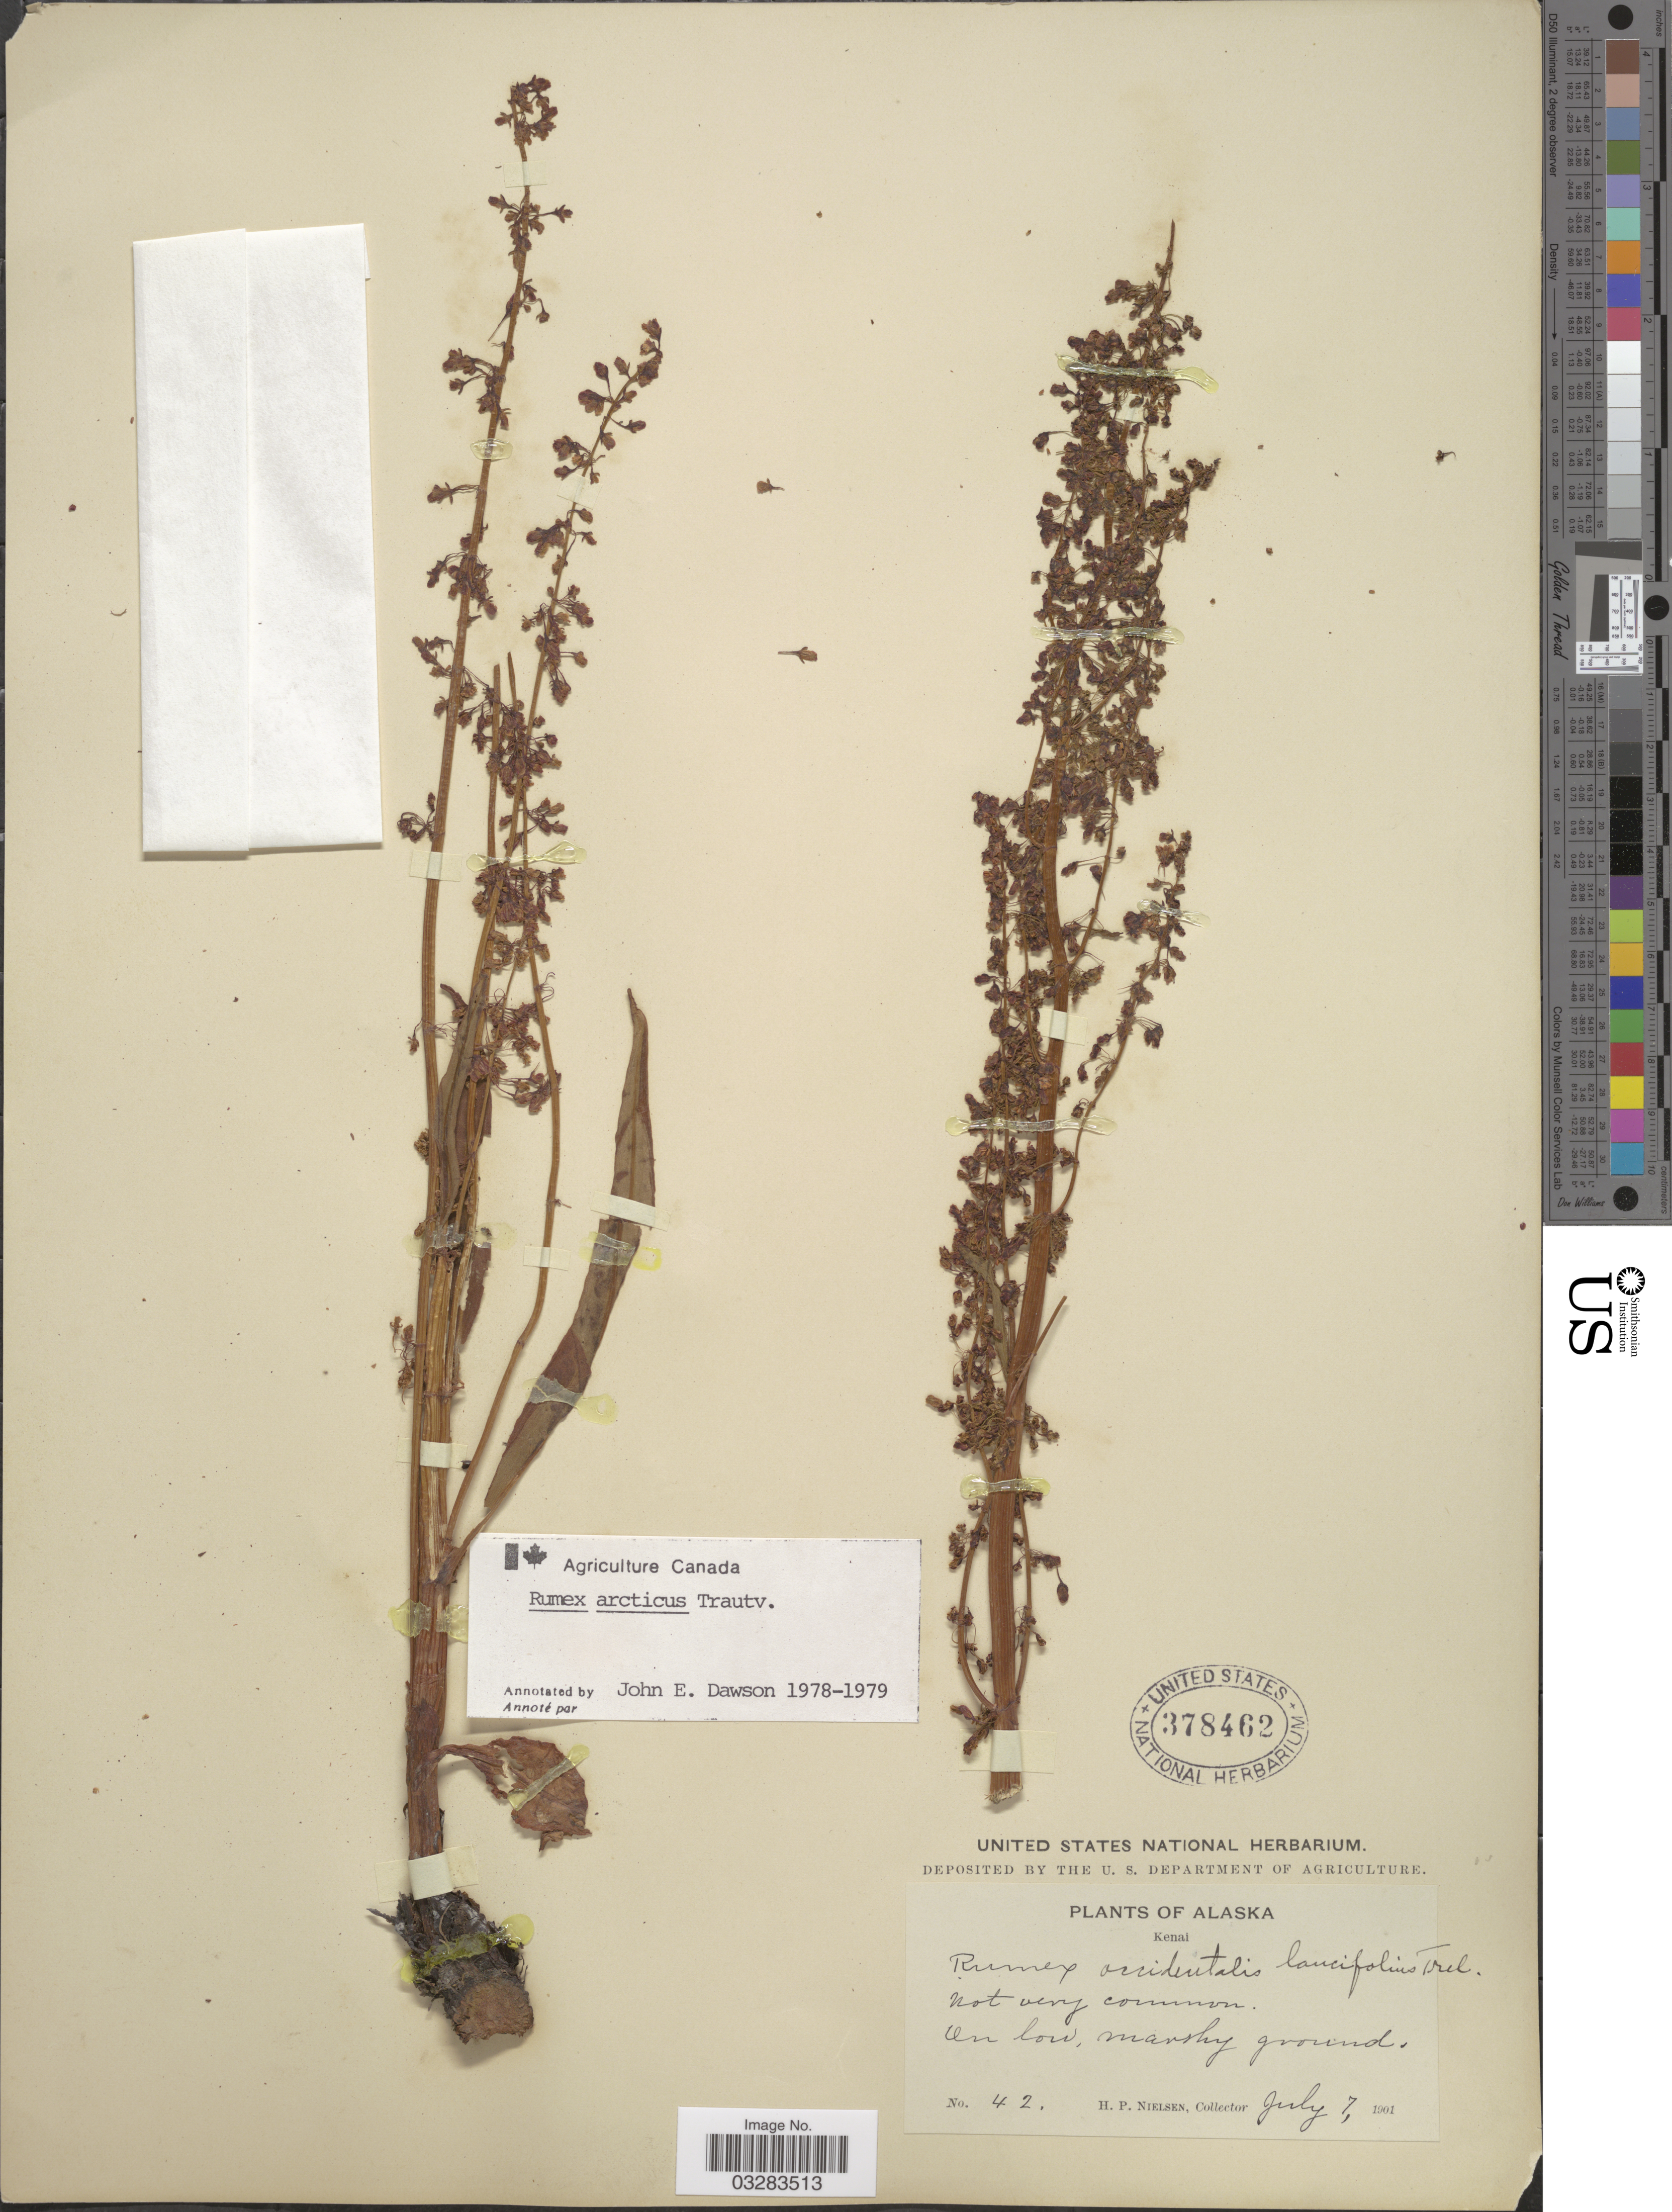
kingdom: Plantae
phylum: Tracheophyta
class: Magnoliopsida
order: Caryophyllales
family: Polygonaceae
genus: Rumex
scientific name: Rumex arcticus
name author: Trautv.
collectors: H. P. Nielsen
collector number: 42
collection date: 1901-07-07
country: United States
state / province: Alaska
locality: Kenai.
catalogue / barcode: US 378462